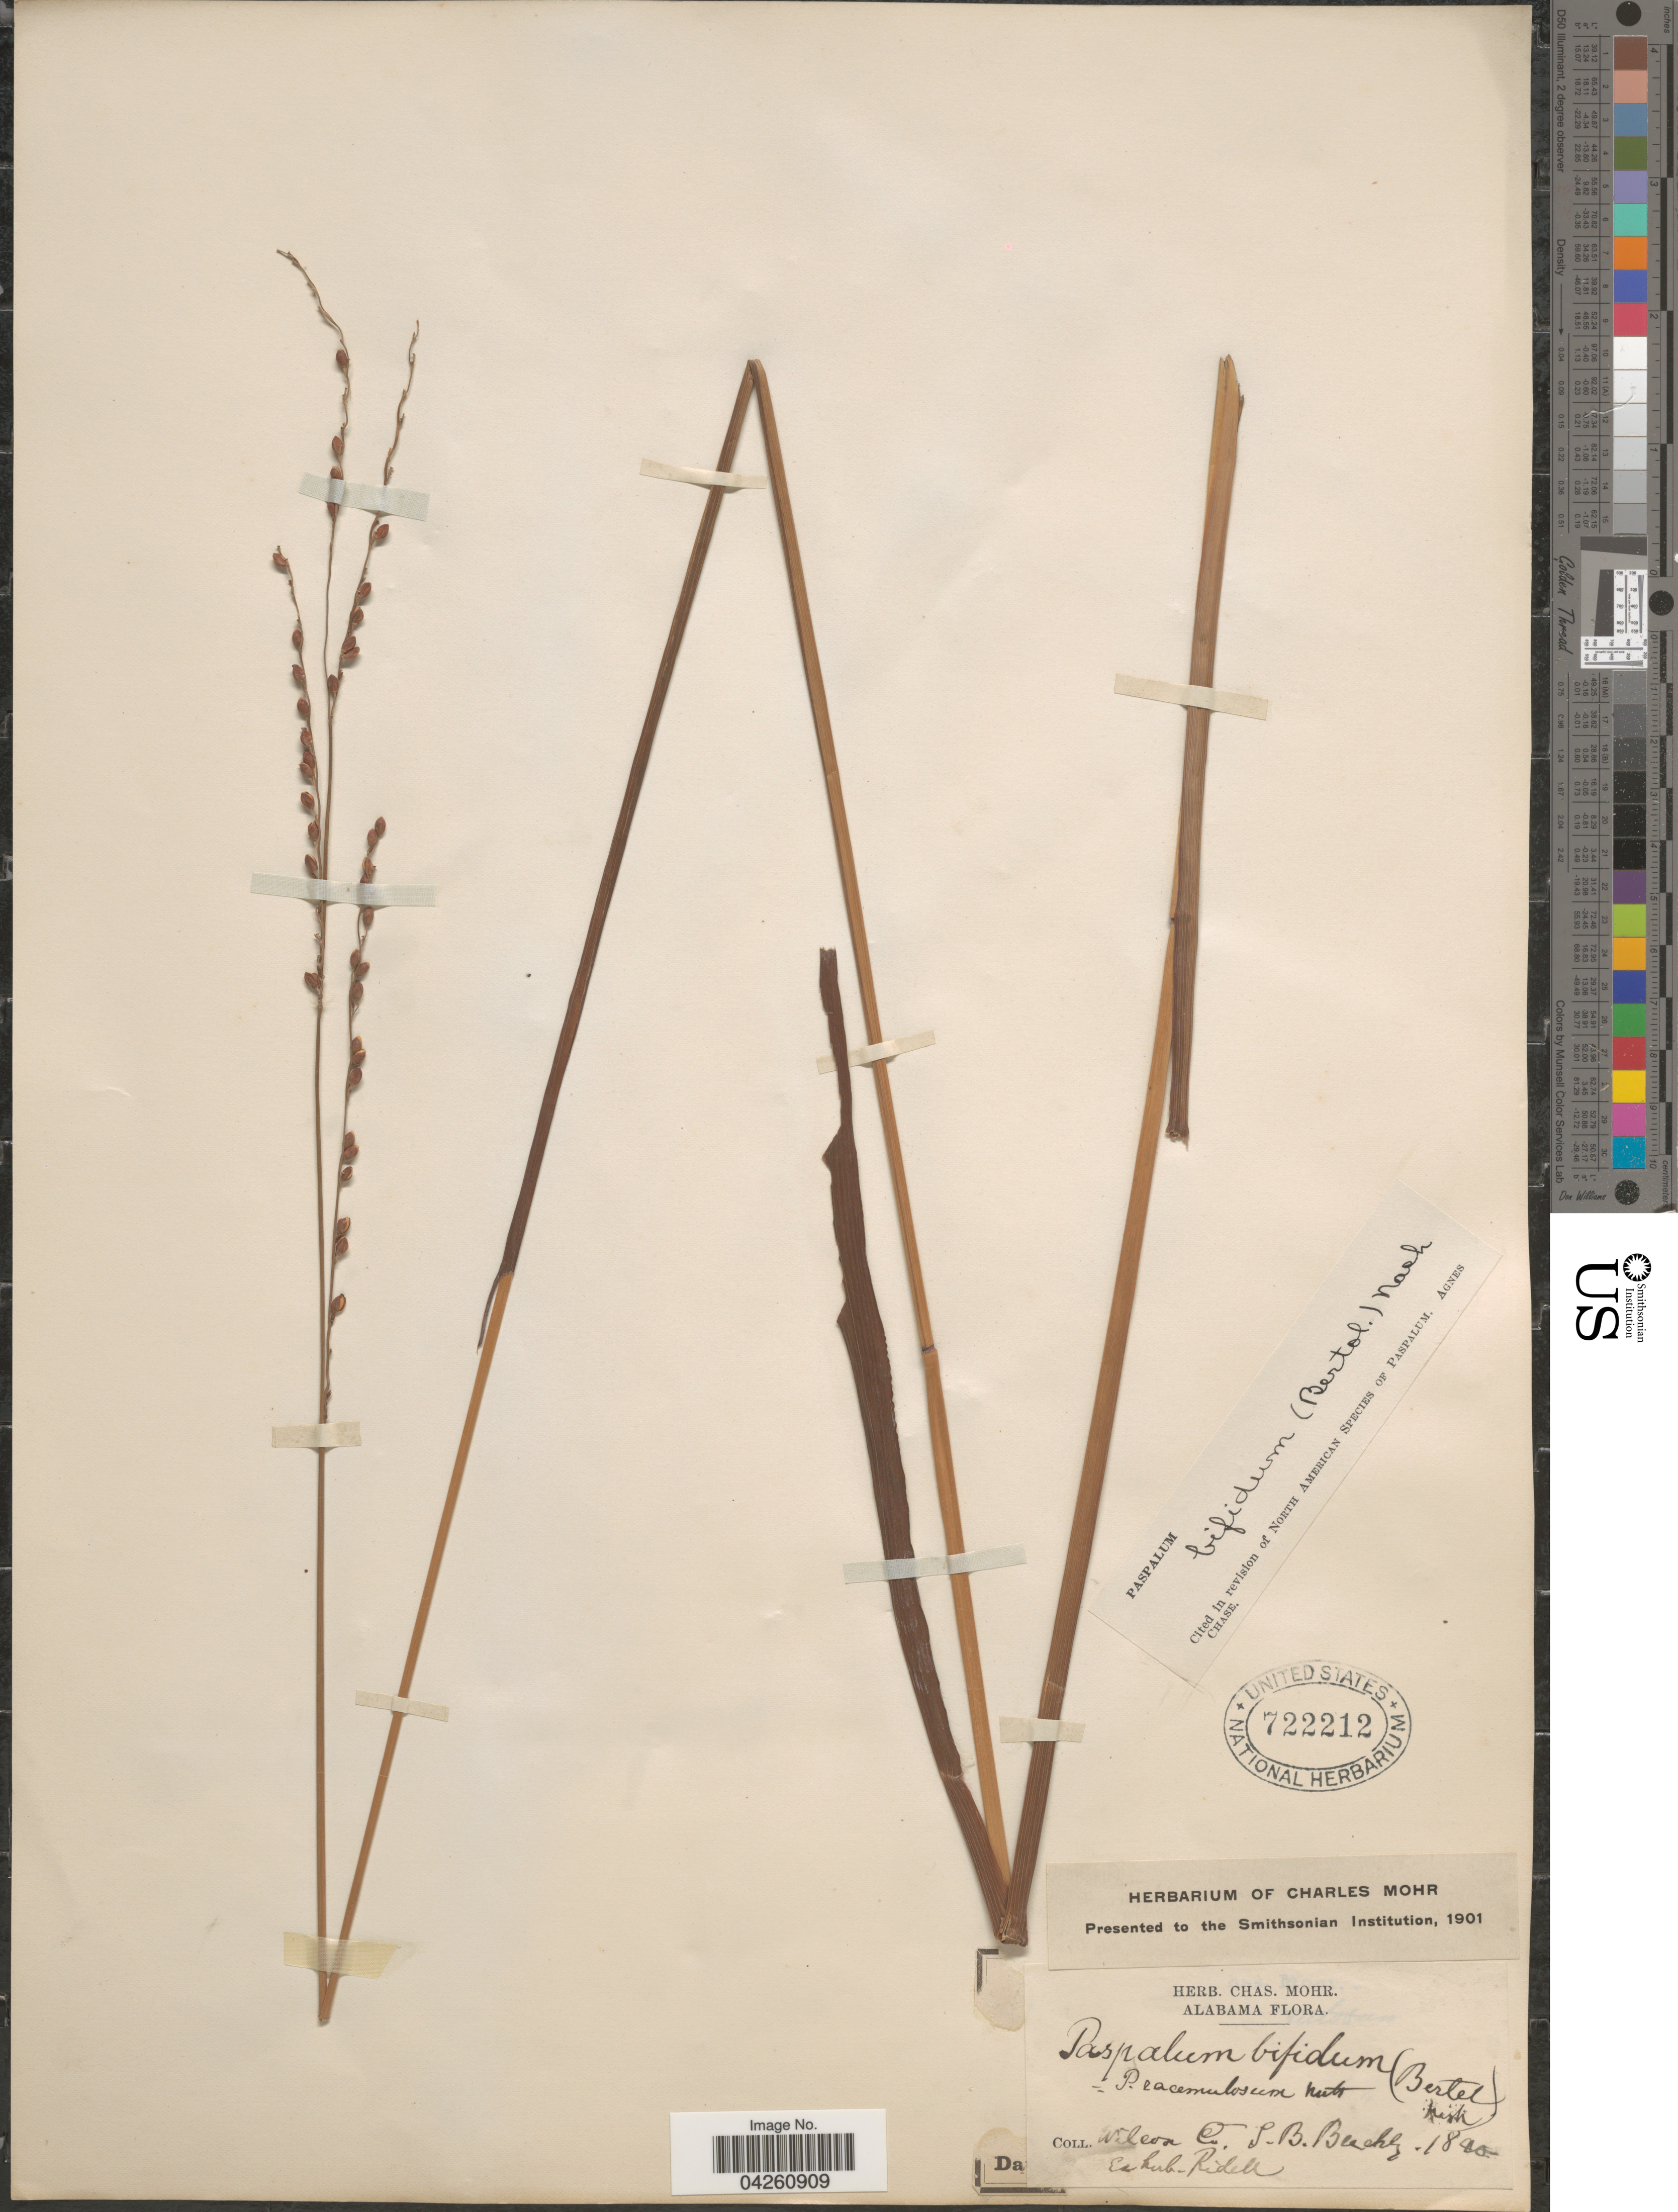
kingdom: Plantae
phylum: Tracheophyta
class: Liliopsida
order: Poales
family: Poaceae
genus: Paspalum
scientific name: Paspalum bifidum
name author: (Bertol.) Nash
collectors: ex herb. Ridell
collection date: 1840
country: United States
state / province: Alabama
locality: Wilcox Co., S. B. Beckly.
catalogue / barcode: US 722212